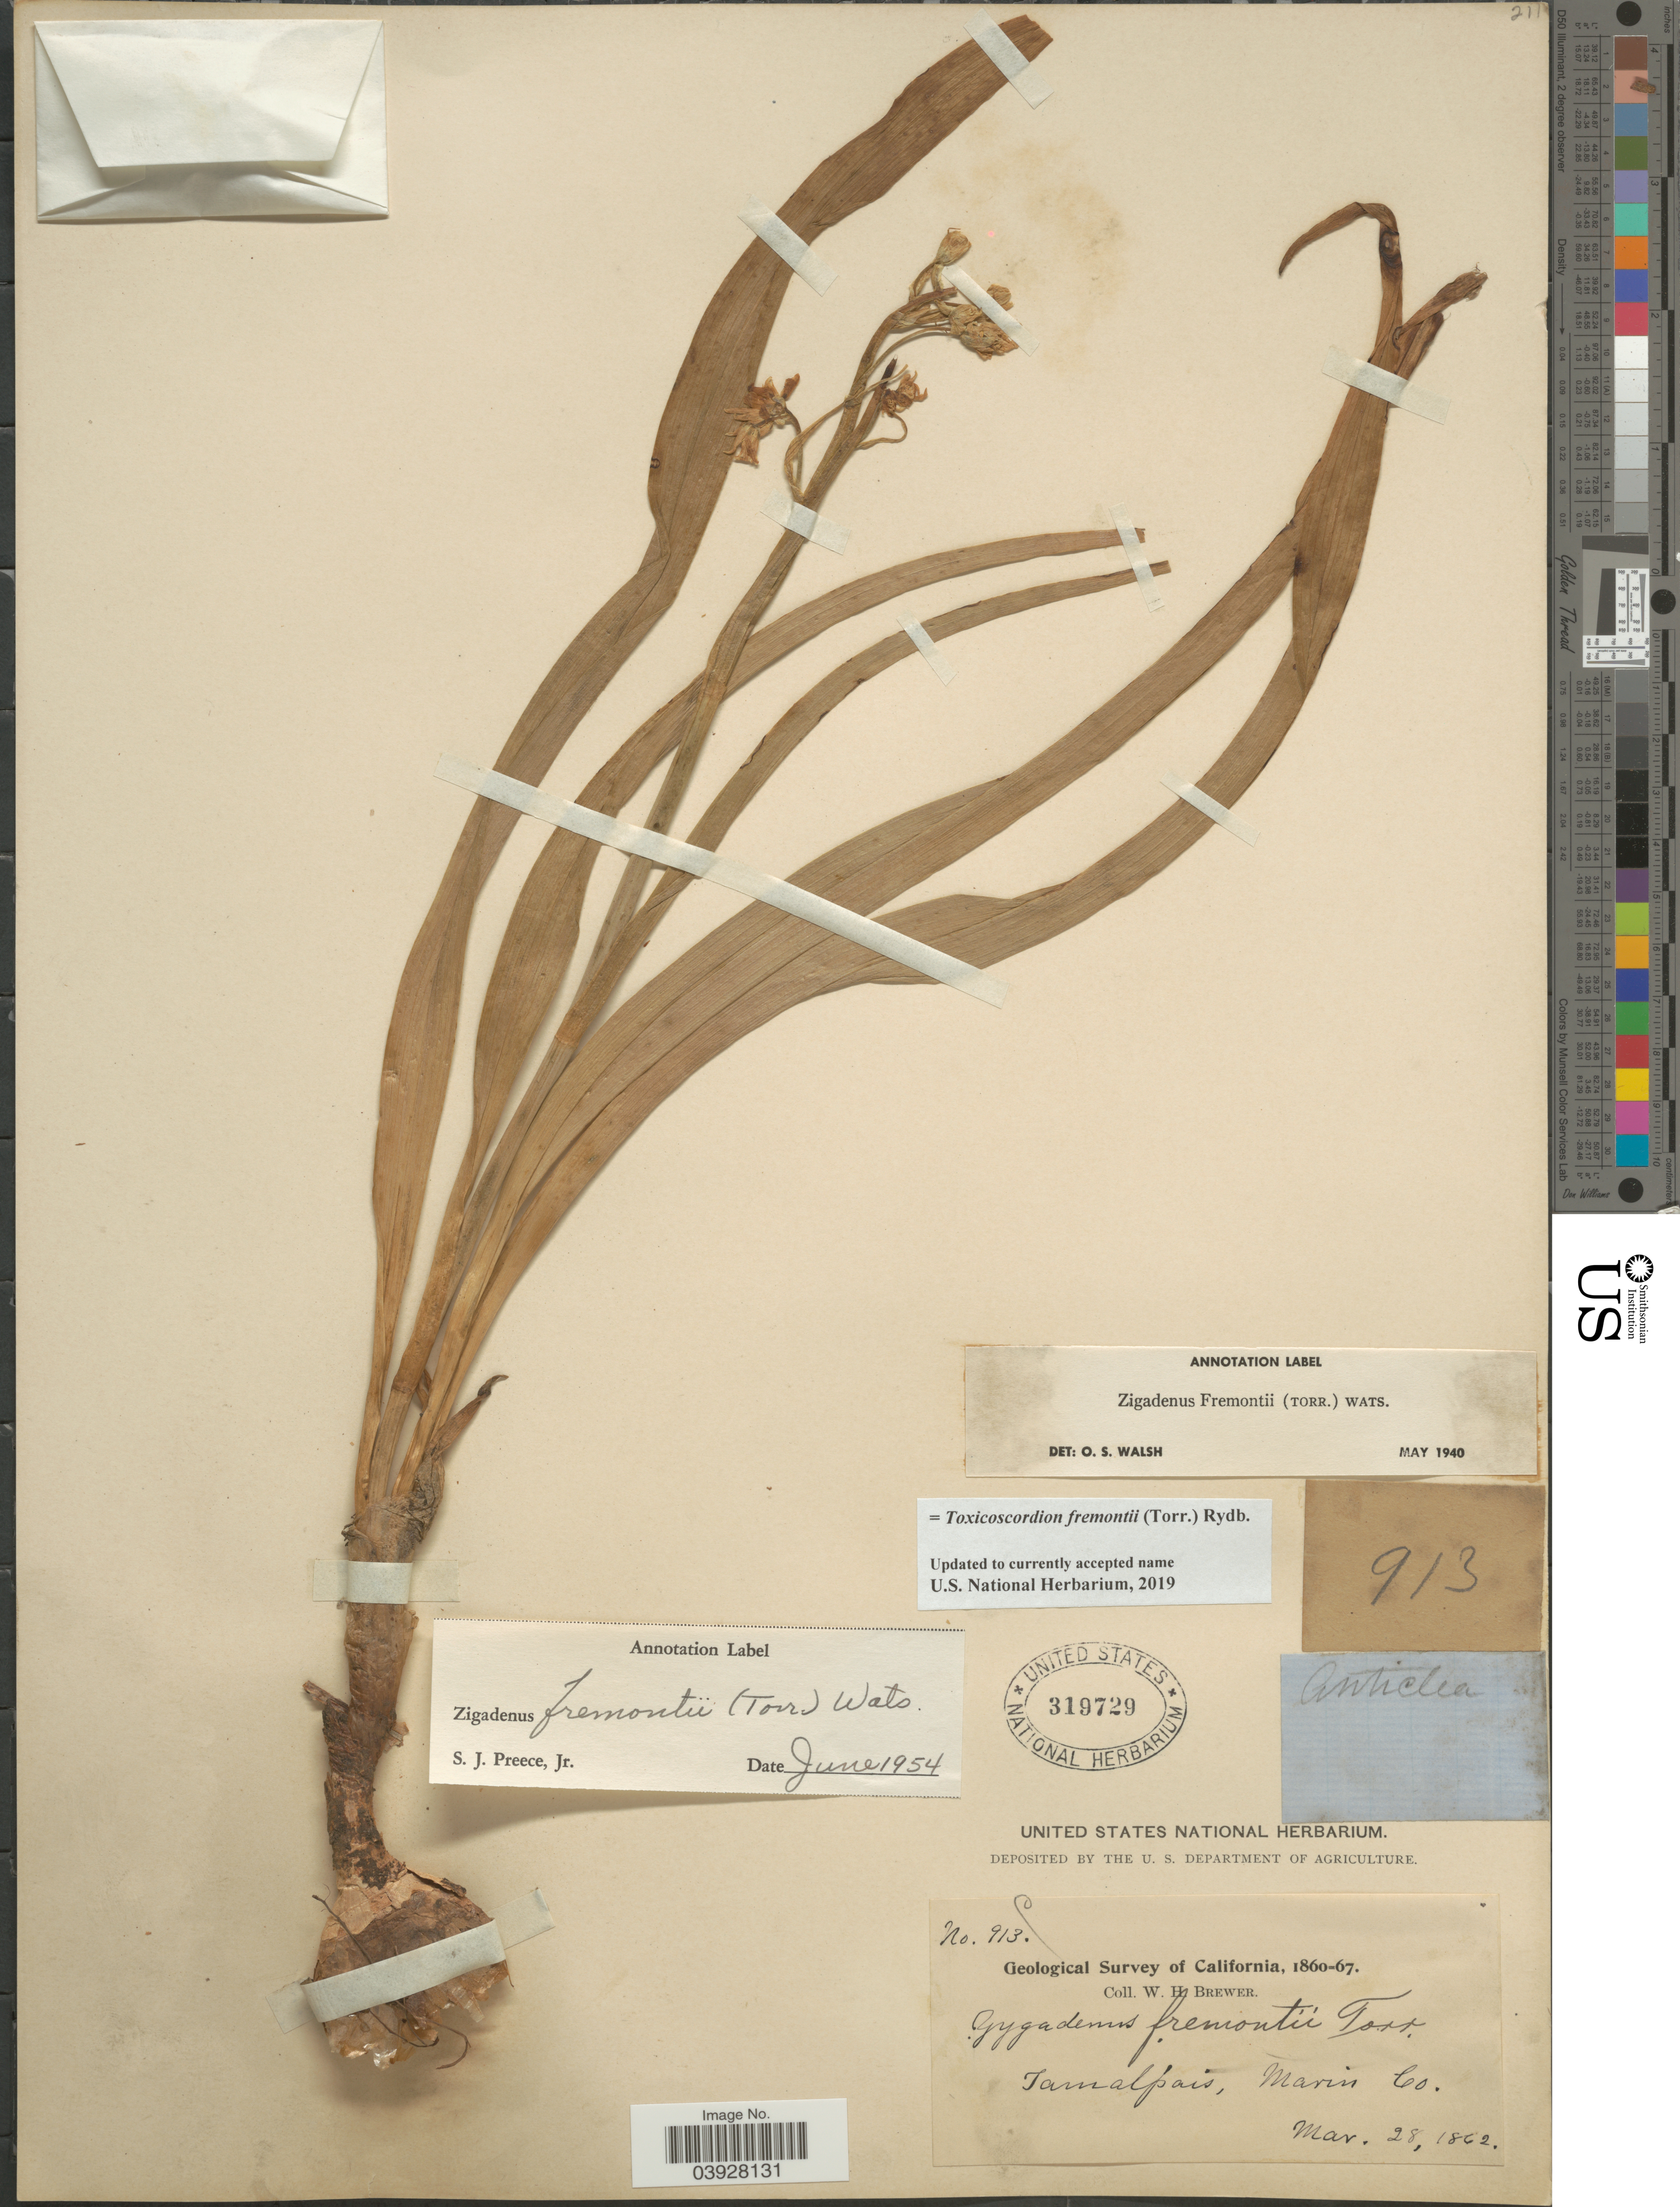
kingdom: Plantae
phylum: Tracheophyta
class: Liliopsida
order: Liliales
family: Melanthiaceae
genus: Toxicoscordion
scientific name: Toxicoscordion fremontii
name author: (Torr.) Rydb.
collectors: W. H. Brewer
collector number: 913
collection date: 1862-03-28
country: United States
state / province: California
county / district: Marin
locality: Tamalpais, Marin Co.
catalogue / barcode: US 319729